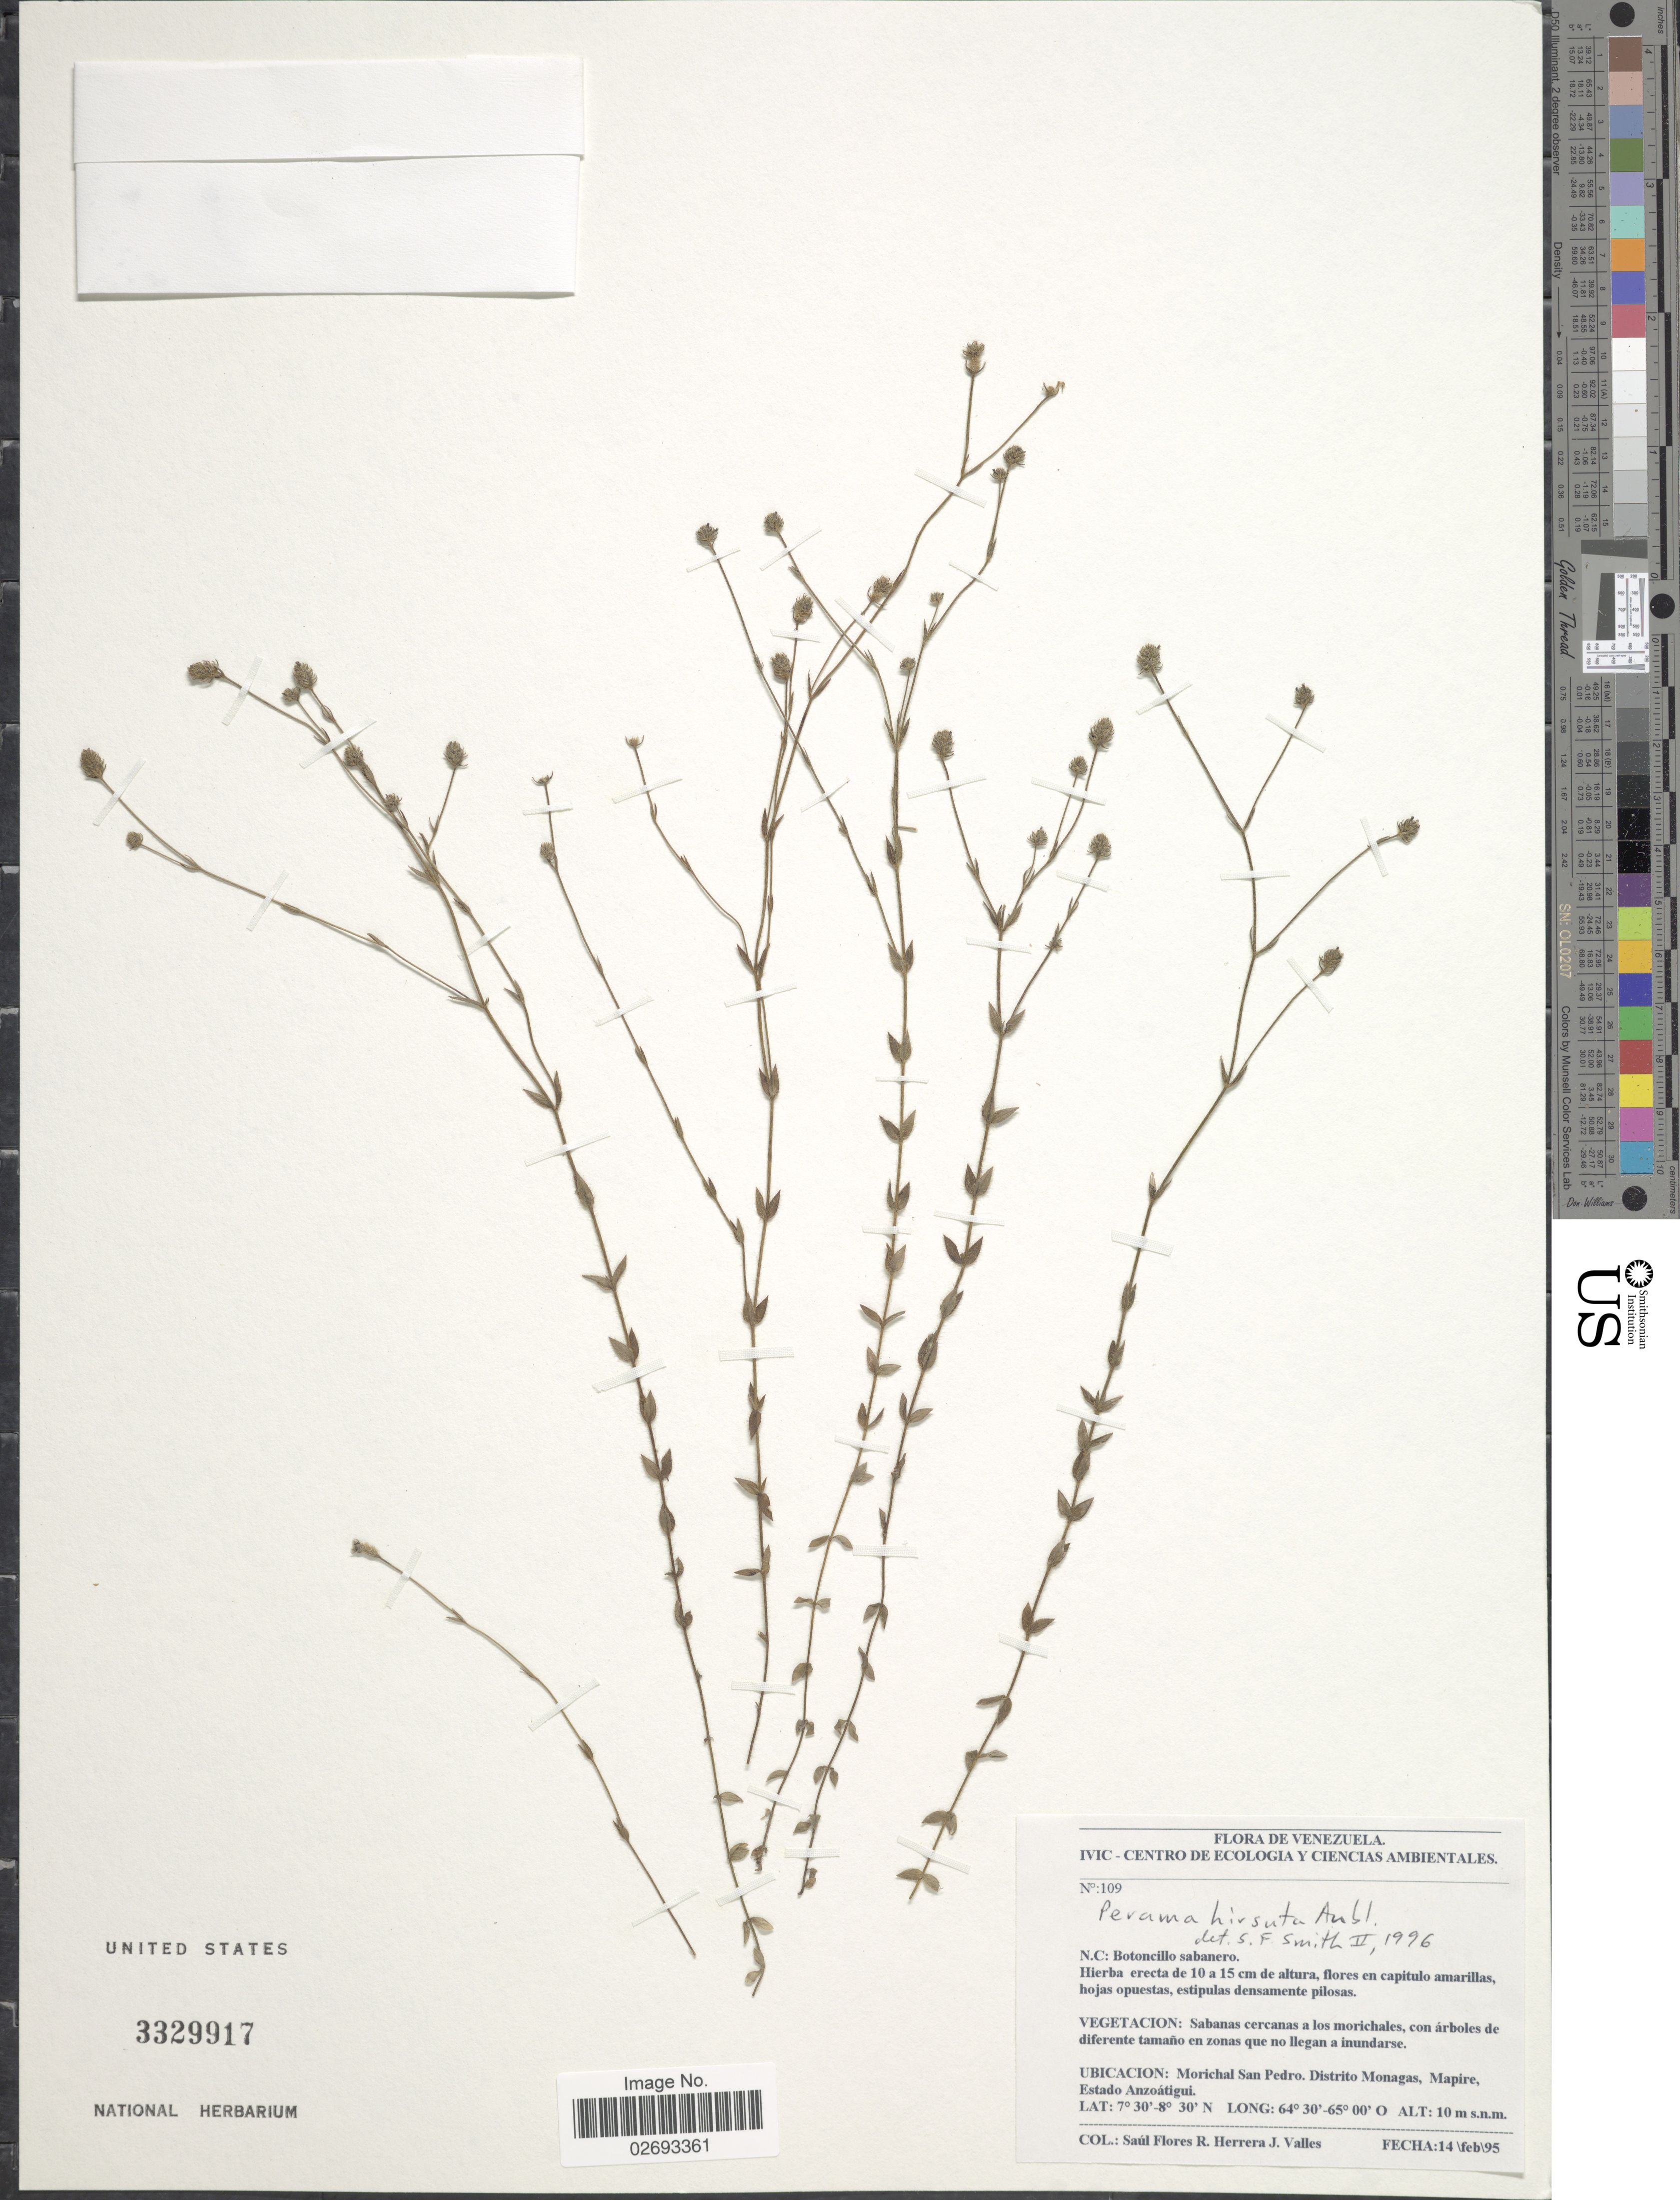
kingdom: Plantae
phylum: Tracheophyta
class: Magnoliopsida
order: Gentianales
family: Rubiaceae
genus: Perama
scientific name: Perama hirsuta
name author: Aubl.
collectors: M. Flores, R. Herrera & J. Valles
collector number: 109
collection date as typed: Transcribed d/m/y: 14/2/95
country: Venezuela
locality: Ubicacion: Morichal San Pedro. Distrito Monagas, Mapire, Estado Anazoatigui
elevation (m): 10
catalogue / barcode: US 3329917